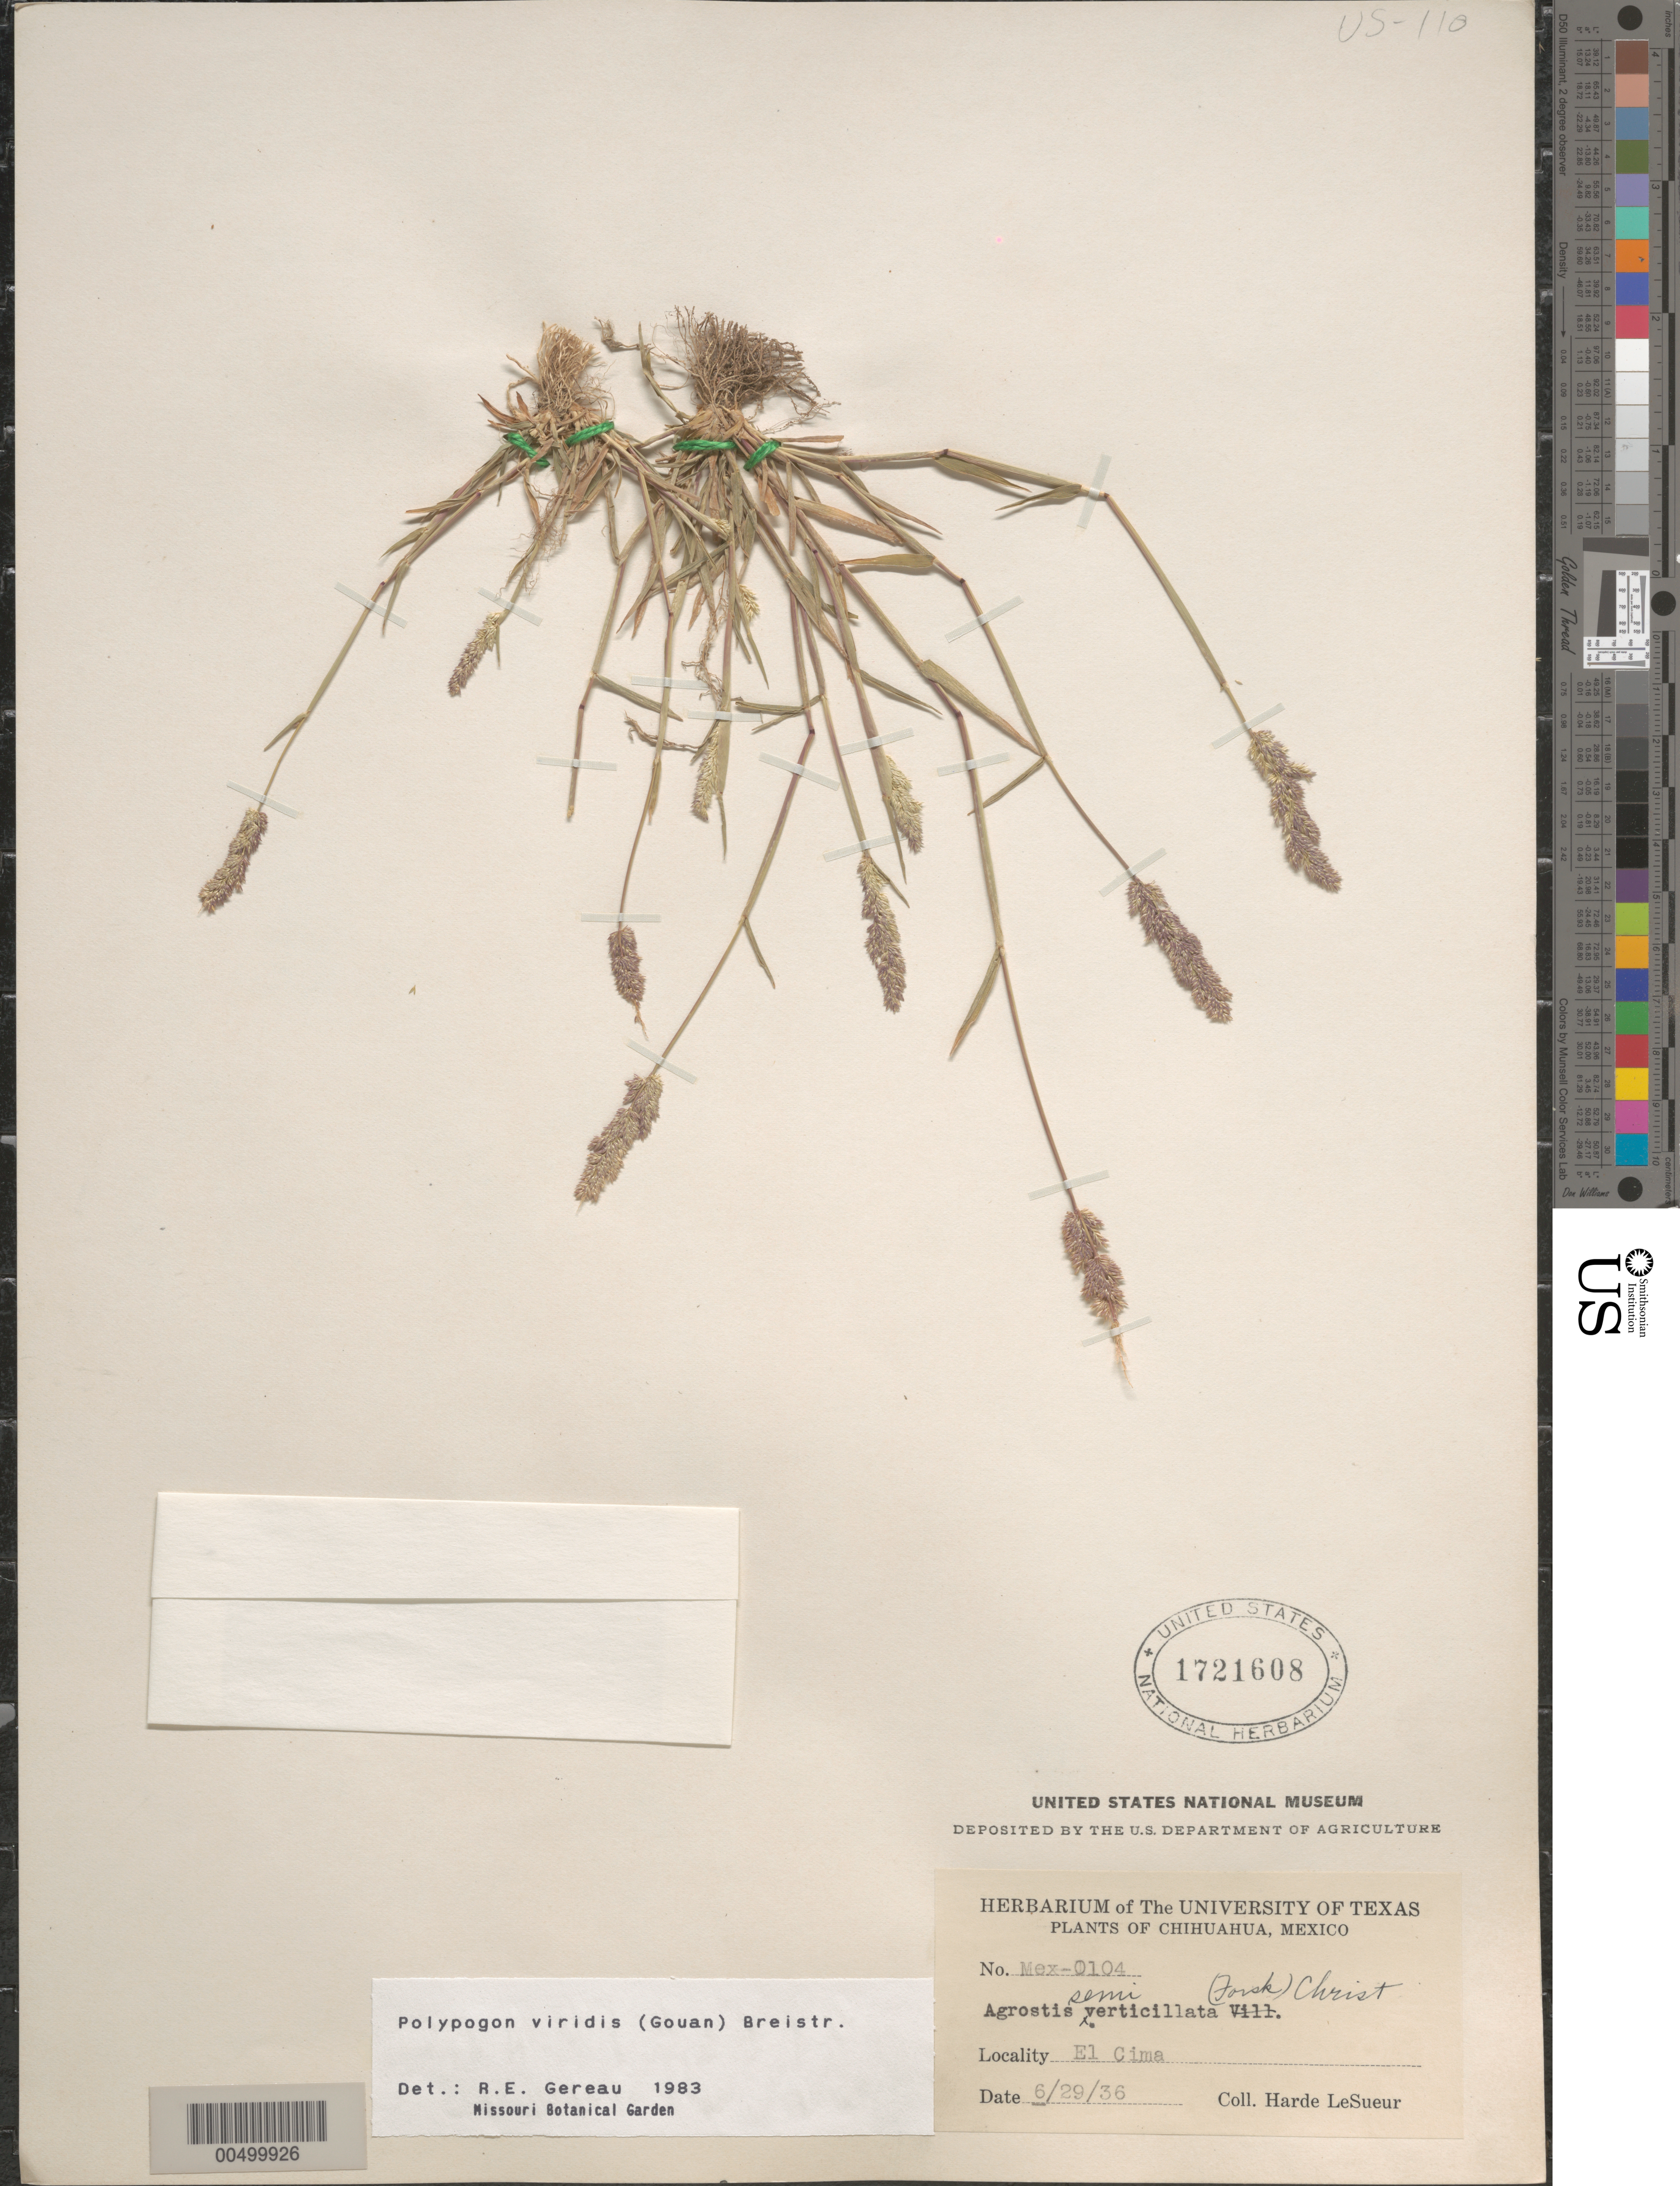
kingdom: Plantae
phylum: Tracheophyta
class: Liliopsida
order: Poales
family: Poaceae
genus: Polypogon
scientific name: Polypogon viridis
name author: (Gouan) Breistroffer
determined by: Gereau, R. E.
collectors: D. H. LeSueur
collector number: Mex-0104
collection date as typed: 29 Jun 1936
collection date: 1936-06-29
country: Mexico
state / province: Chihuahua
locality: El Cima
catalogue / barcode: US 1721608